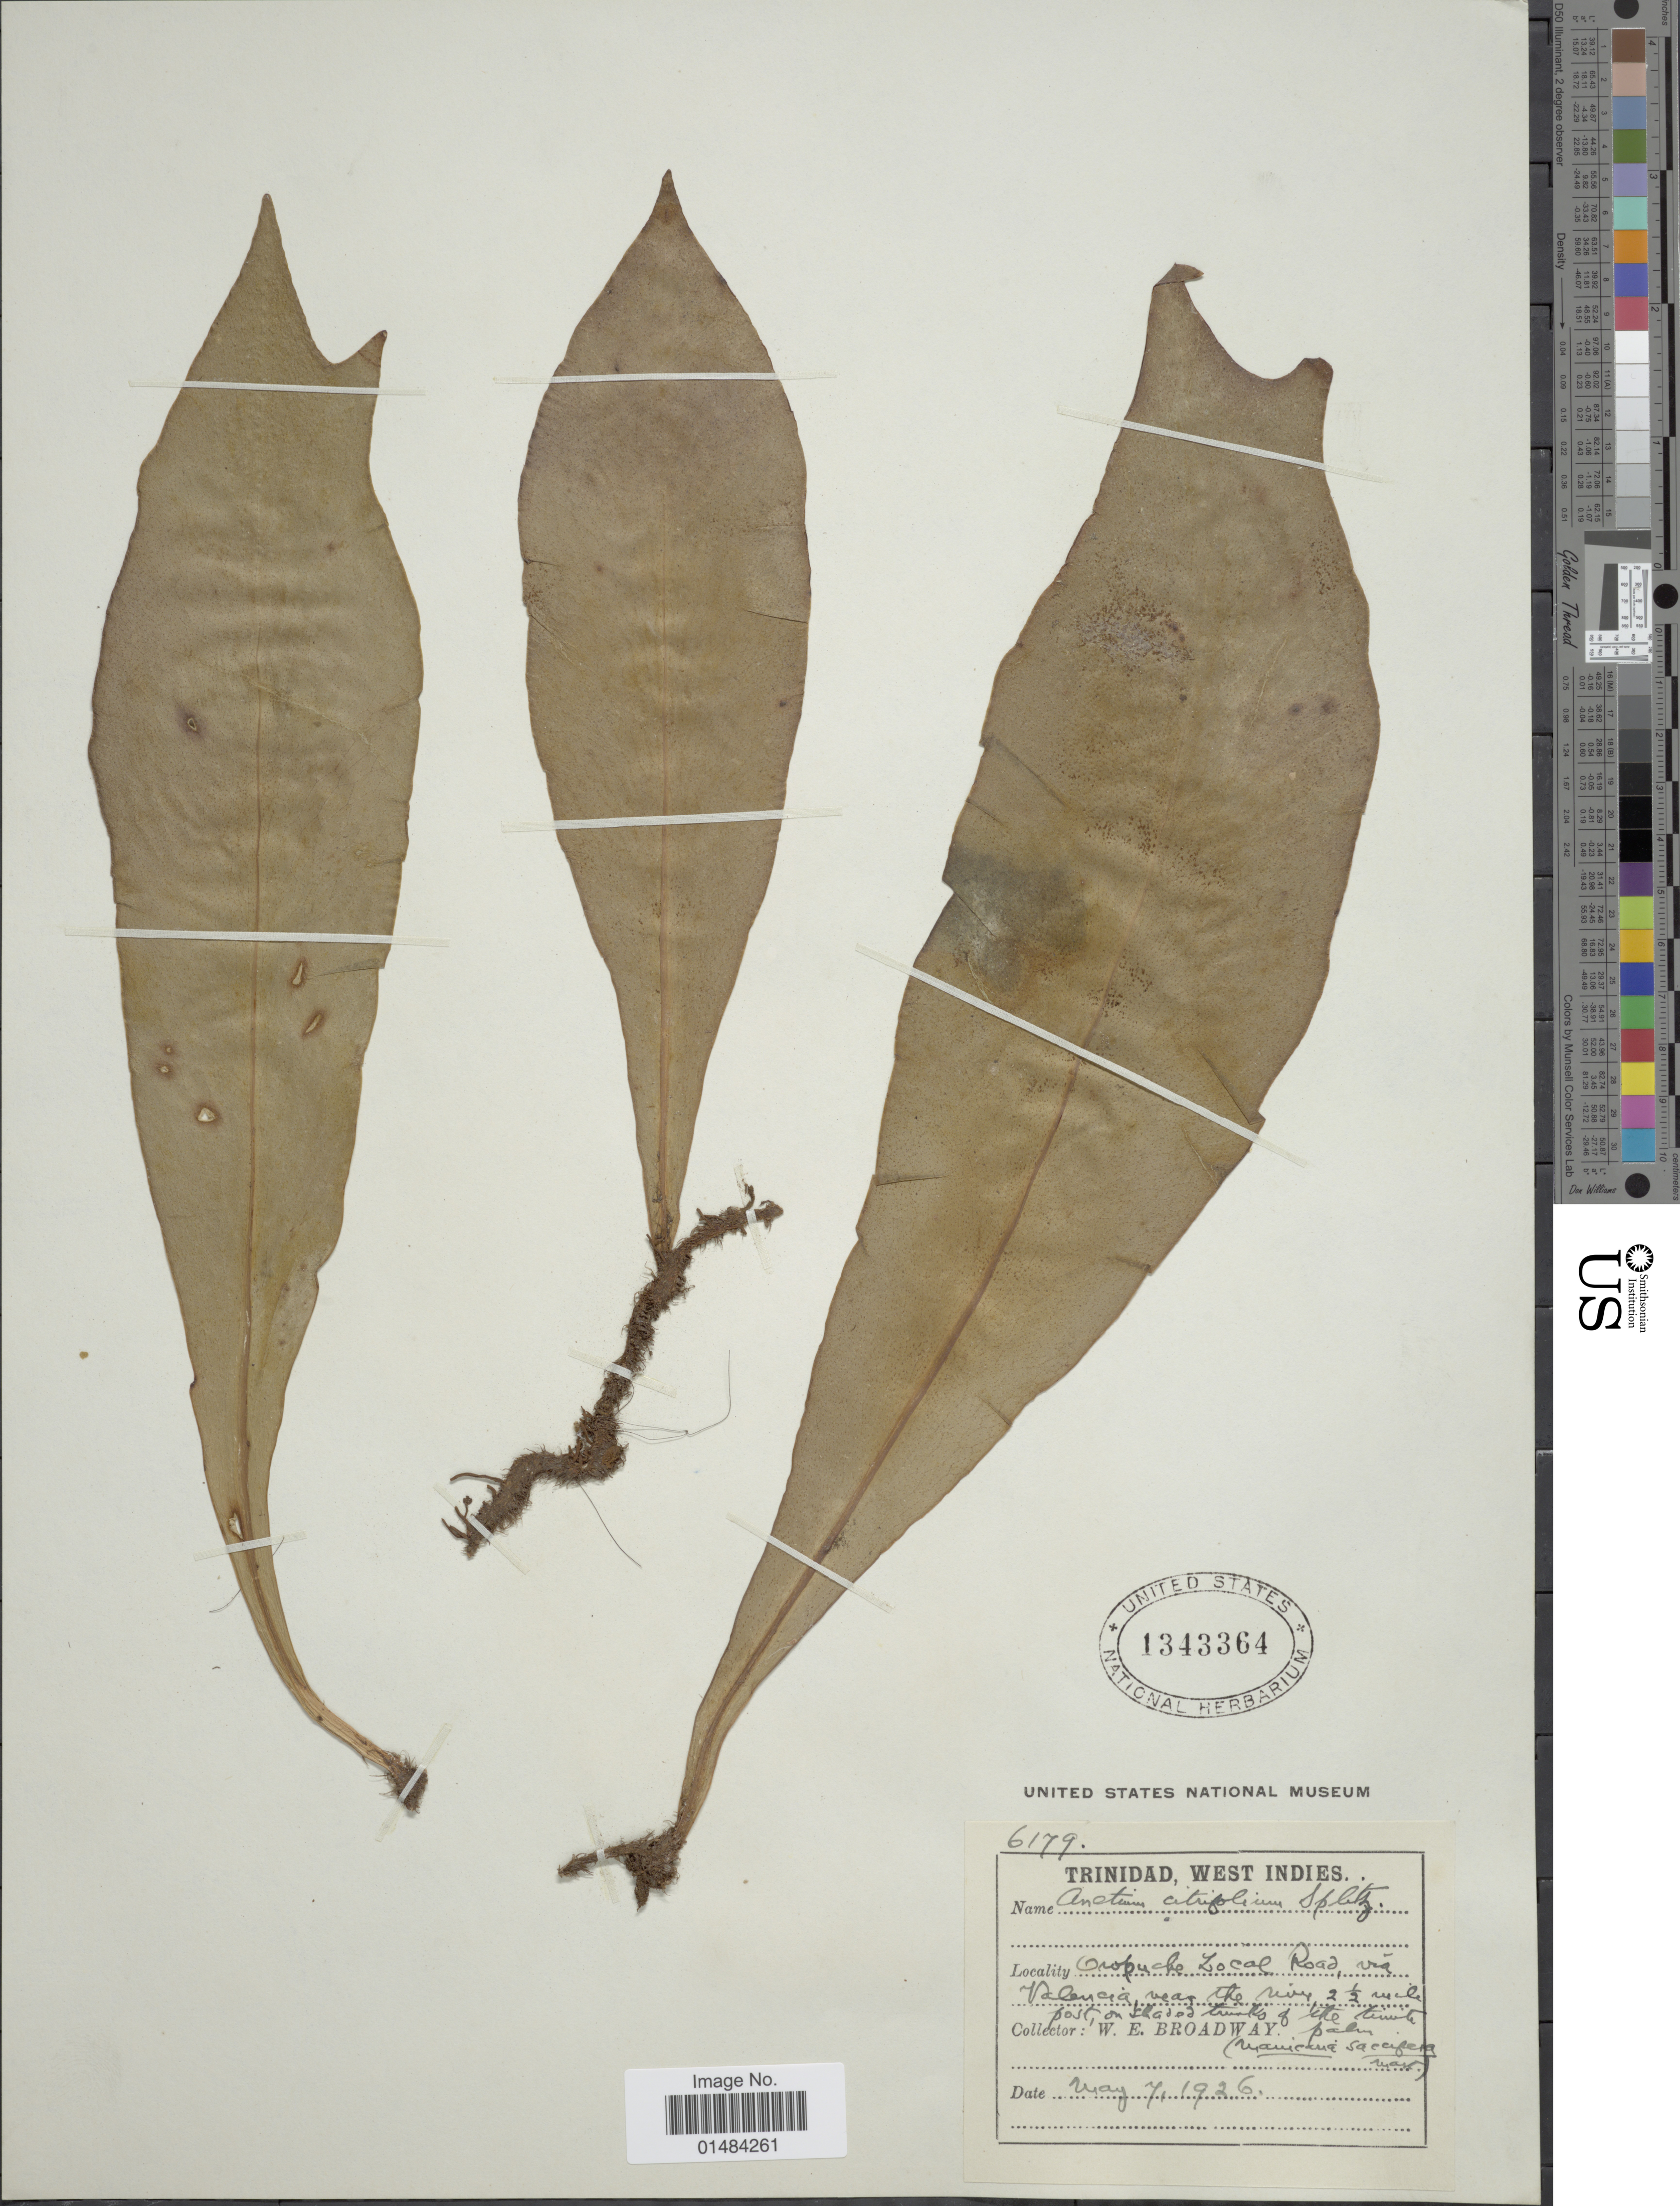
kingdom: Plantae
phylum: Tracheophyta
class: Polypodiopsida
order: Polypodiales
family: Pteridaceae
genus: Anetium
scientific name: Anetium citrifolium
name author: (L.) Splitg.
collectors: W. E. Broadway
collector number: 6179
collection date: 1926-05-07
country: Trinidad and Tobago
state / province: Trinidad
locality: Oropouche Local Road via Valencia near the river 2½ miles post.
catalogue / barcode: US 1343364